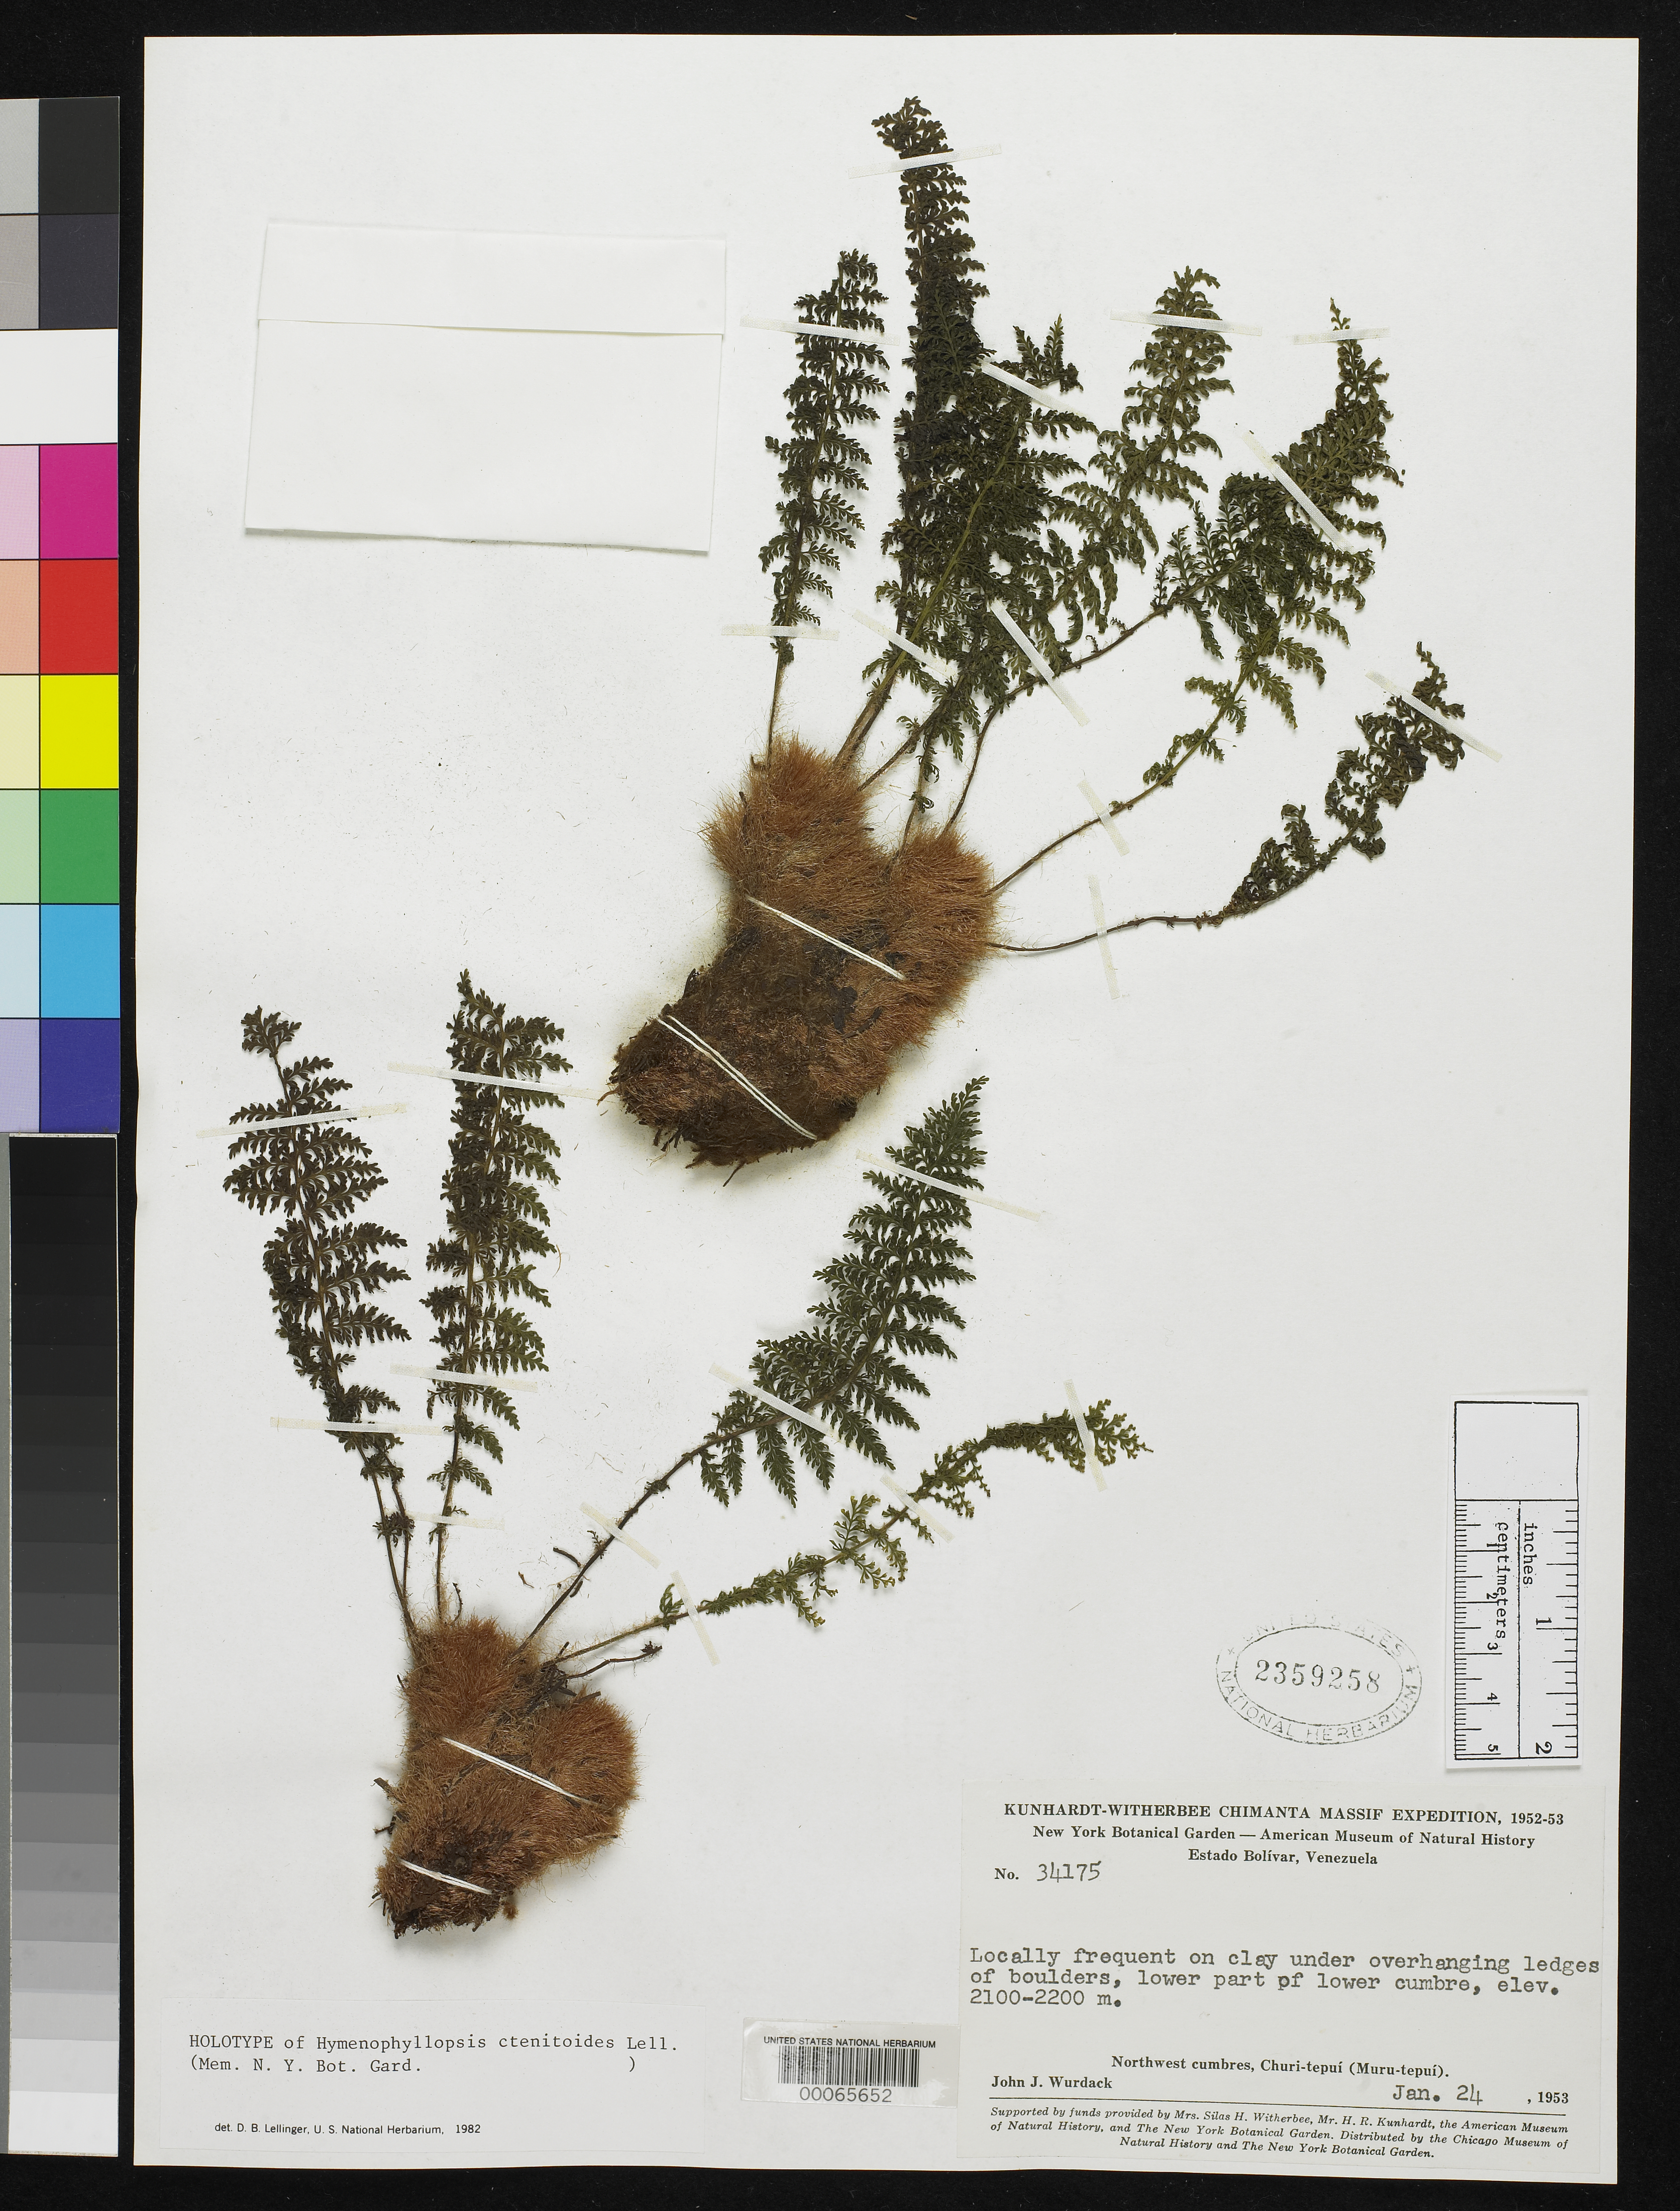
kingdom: Plantae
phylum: Tracheophyta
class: Polypodiopsida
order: Cyatheales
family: Cyatheaceae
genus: Hymenophyllopsis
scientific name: Hymenophyllopsis ctenitoides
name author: Lellinger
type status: Holotype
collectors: J. J. Wurdack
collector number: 34175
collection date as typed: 24 Jan 1953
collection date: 1953-01-24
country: Venezuela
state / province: Bolivar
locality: NW summit of Churi-tepui (Muru-tepu).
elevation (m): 2100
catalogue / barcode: US 2359258